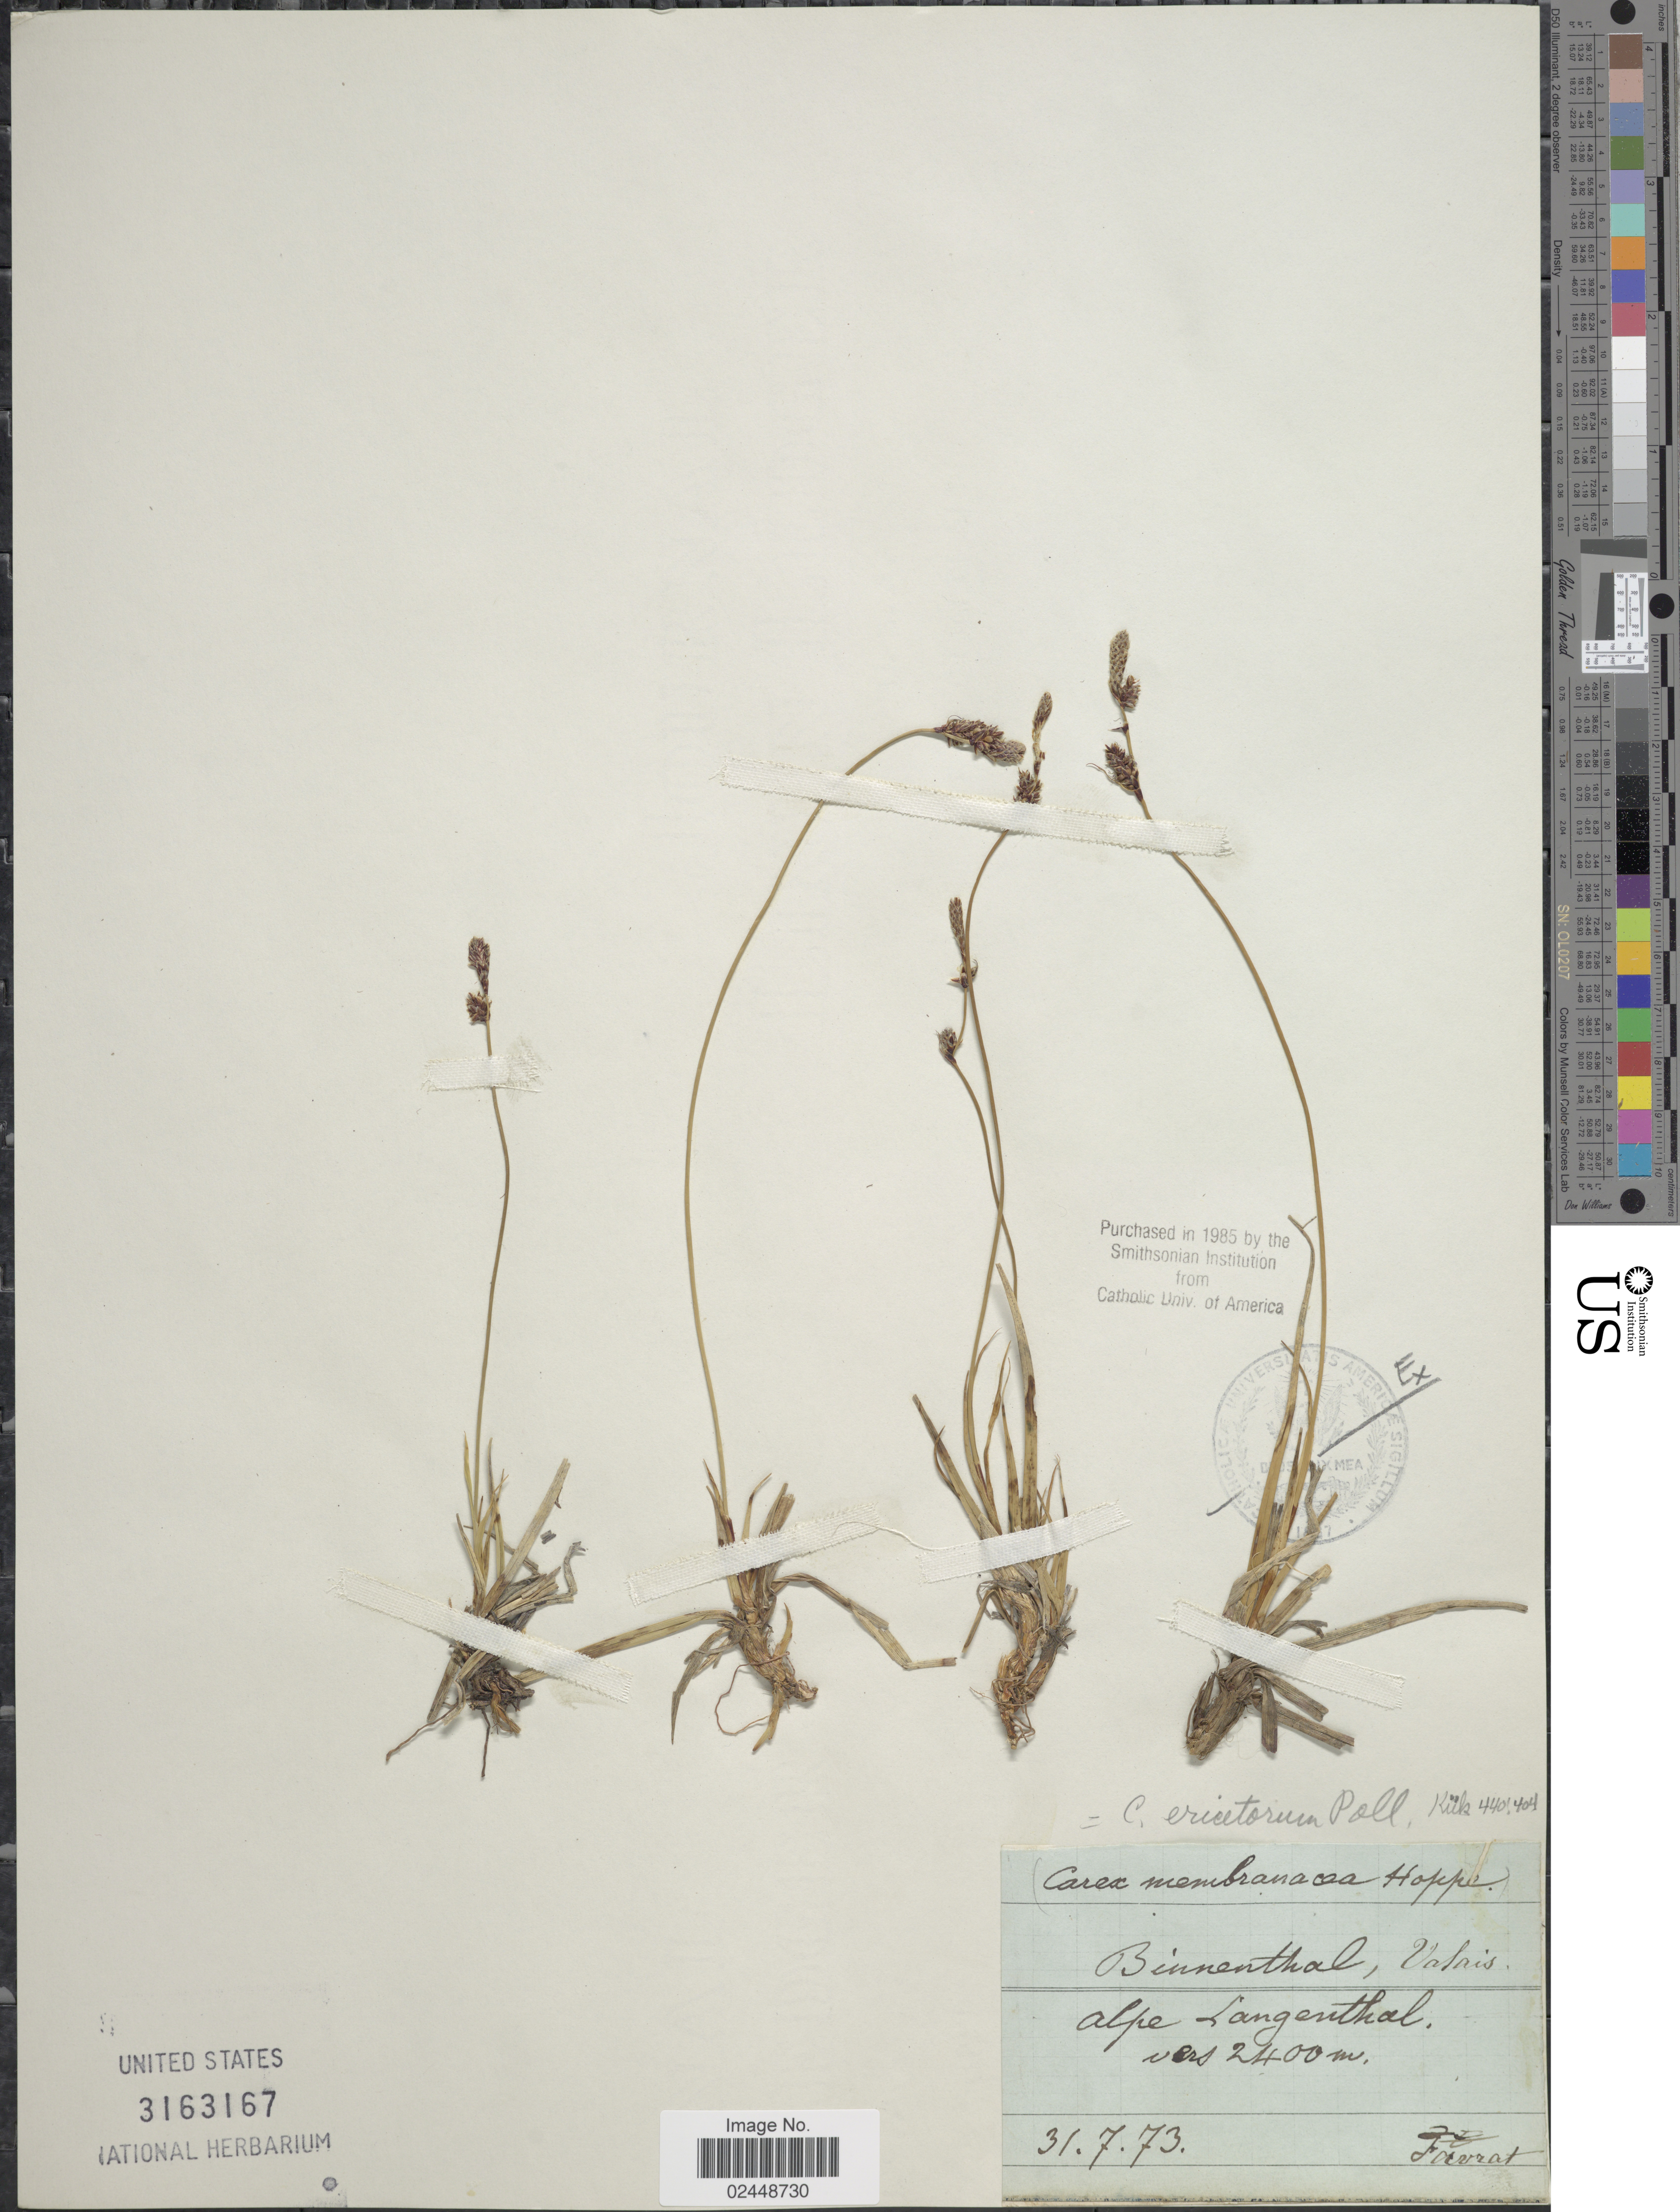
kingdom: Plantae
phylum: Tracheophyta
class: Liliopsida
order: Poales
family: Cyperaceae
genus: Carex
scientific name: Carex ericetorum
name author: Pollich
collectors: L. Favrat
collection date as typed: Transcribed d/m/y: 31/7/73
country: Switzerland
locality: Alpe Langenthal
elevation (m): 2400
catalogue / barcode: US 3163167